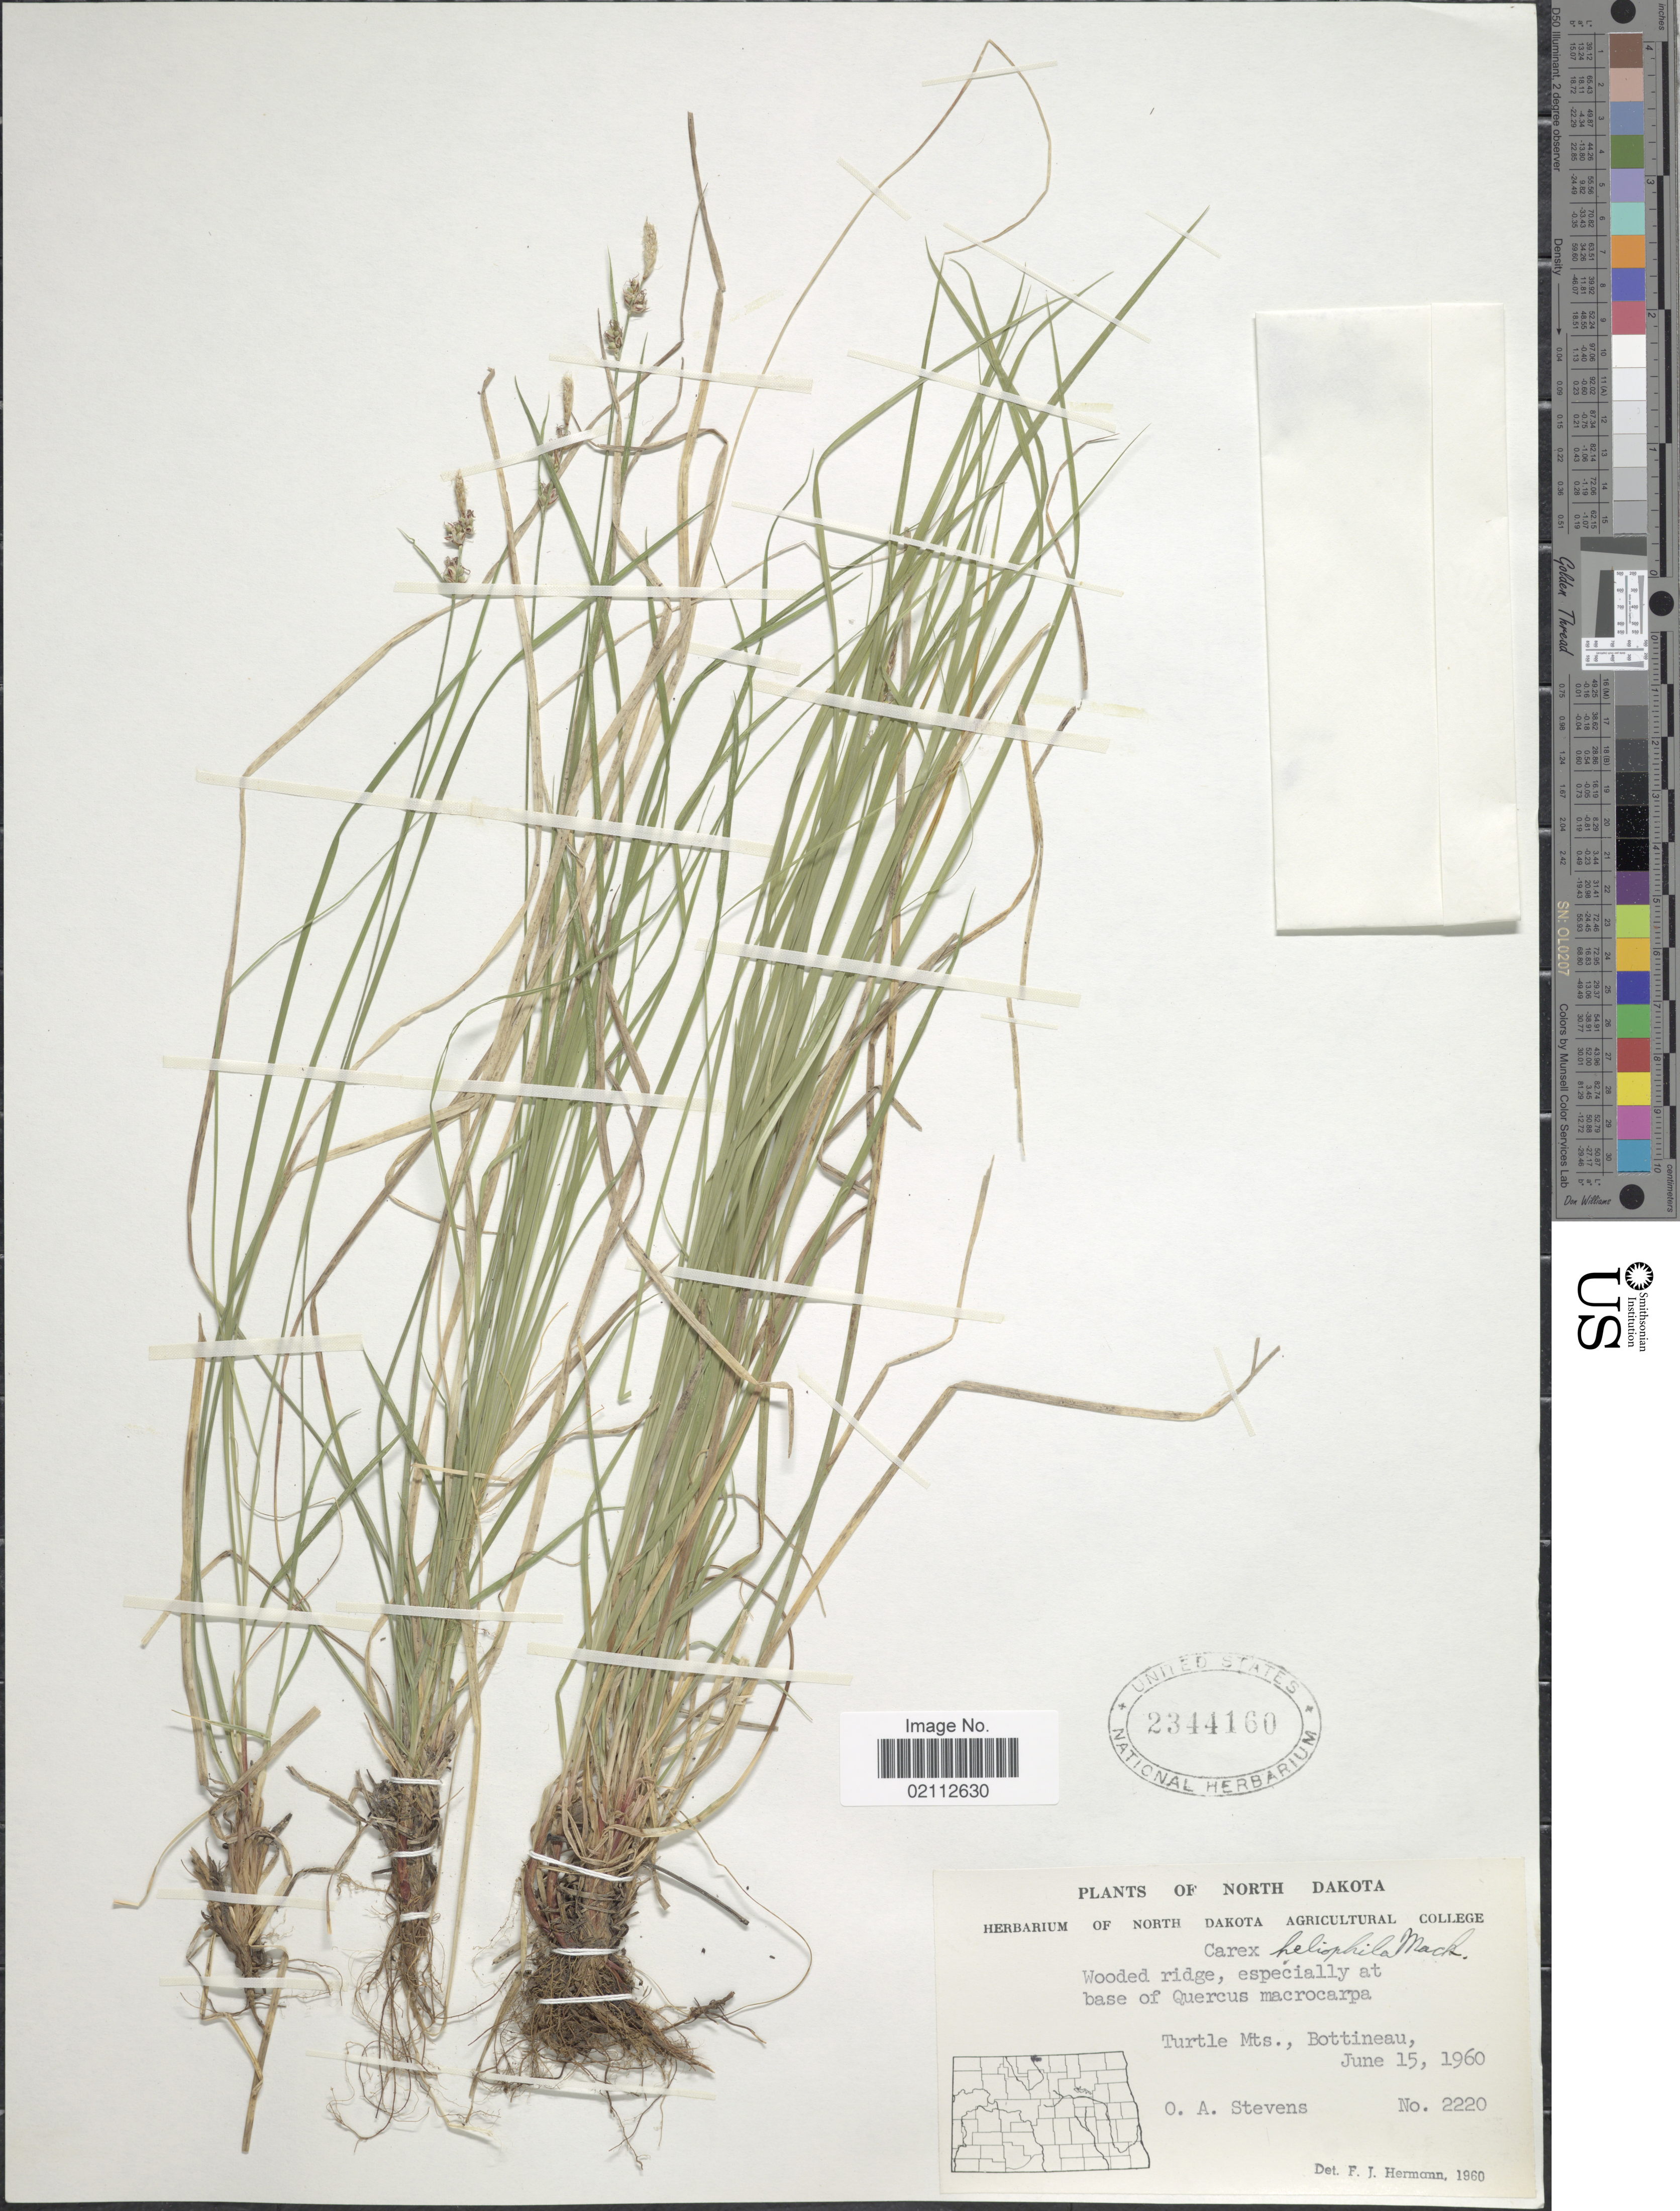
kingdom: Plantae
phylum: Tracheophyta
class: Liliopsida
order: Poales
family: Cyperaceae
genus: Carex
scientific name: Carex heliophila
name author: Mack.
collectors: O. A. Stevens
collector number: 2220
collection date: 1960-06-15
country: United States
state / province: North Dakota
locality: Wooded ridge, especially at base of Quercus macrocarpa, Turtle Mts., Bottineau.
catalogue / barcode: US 2344160